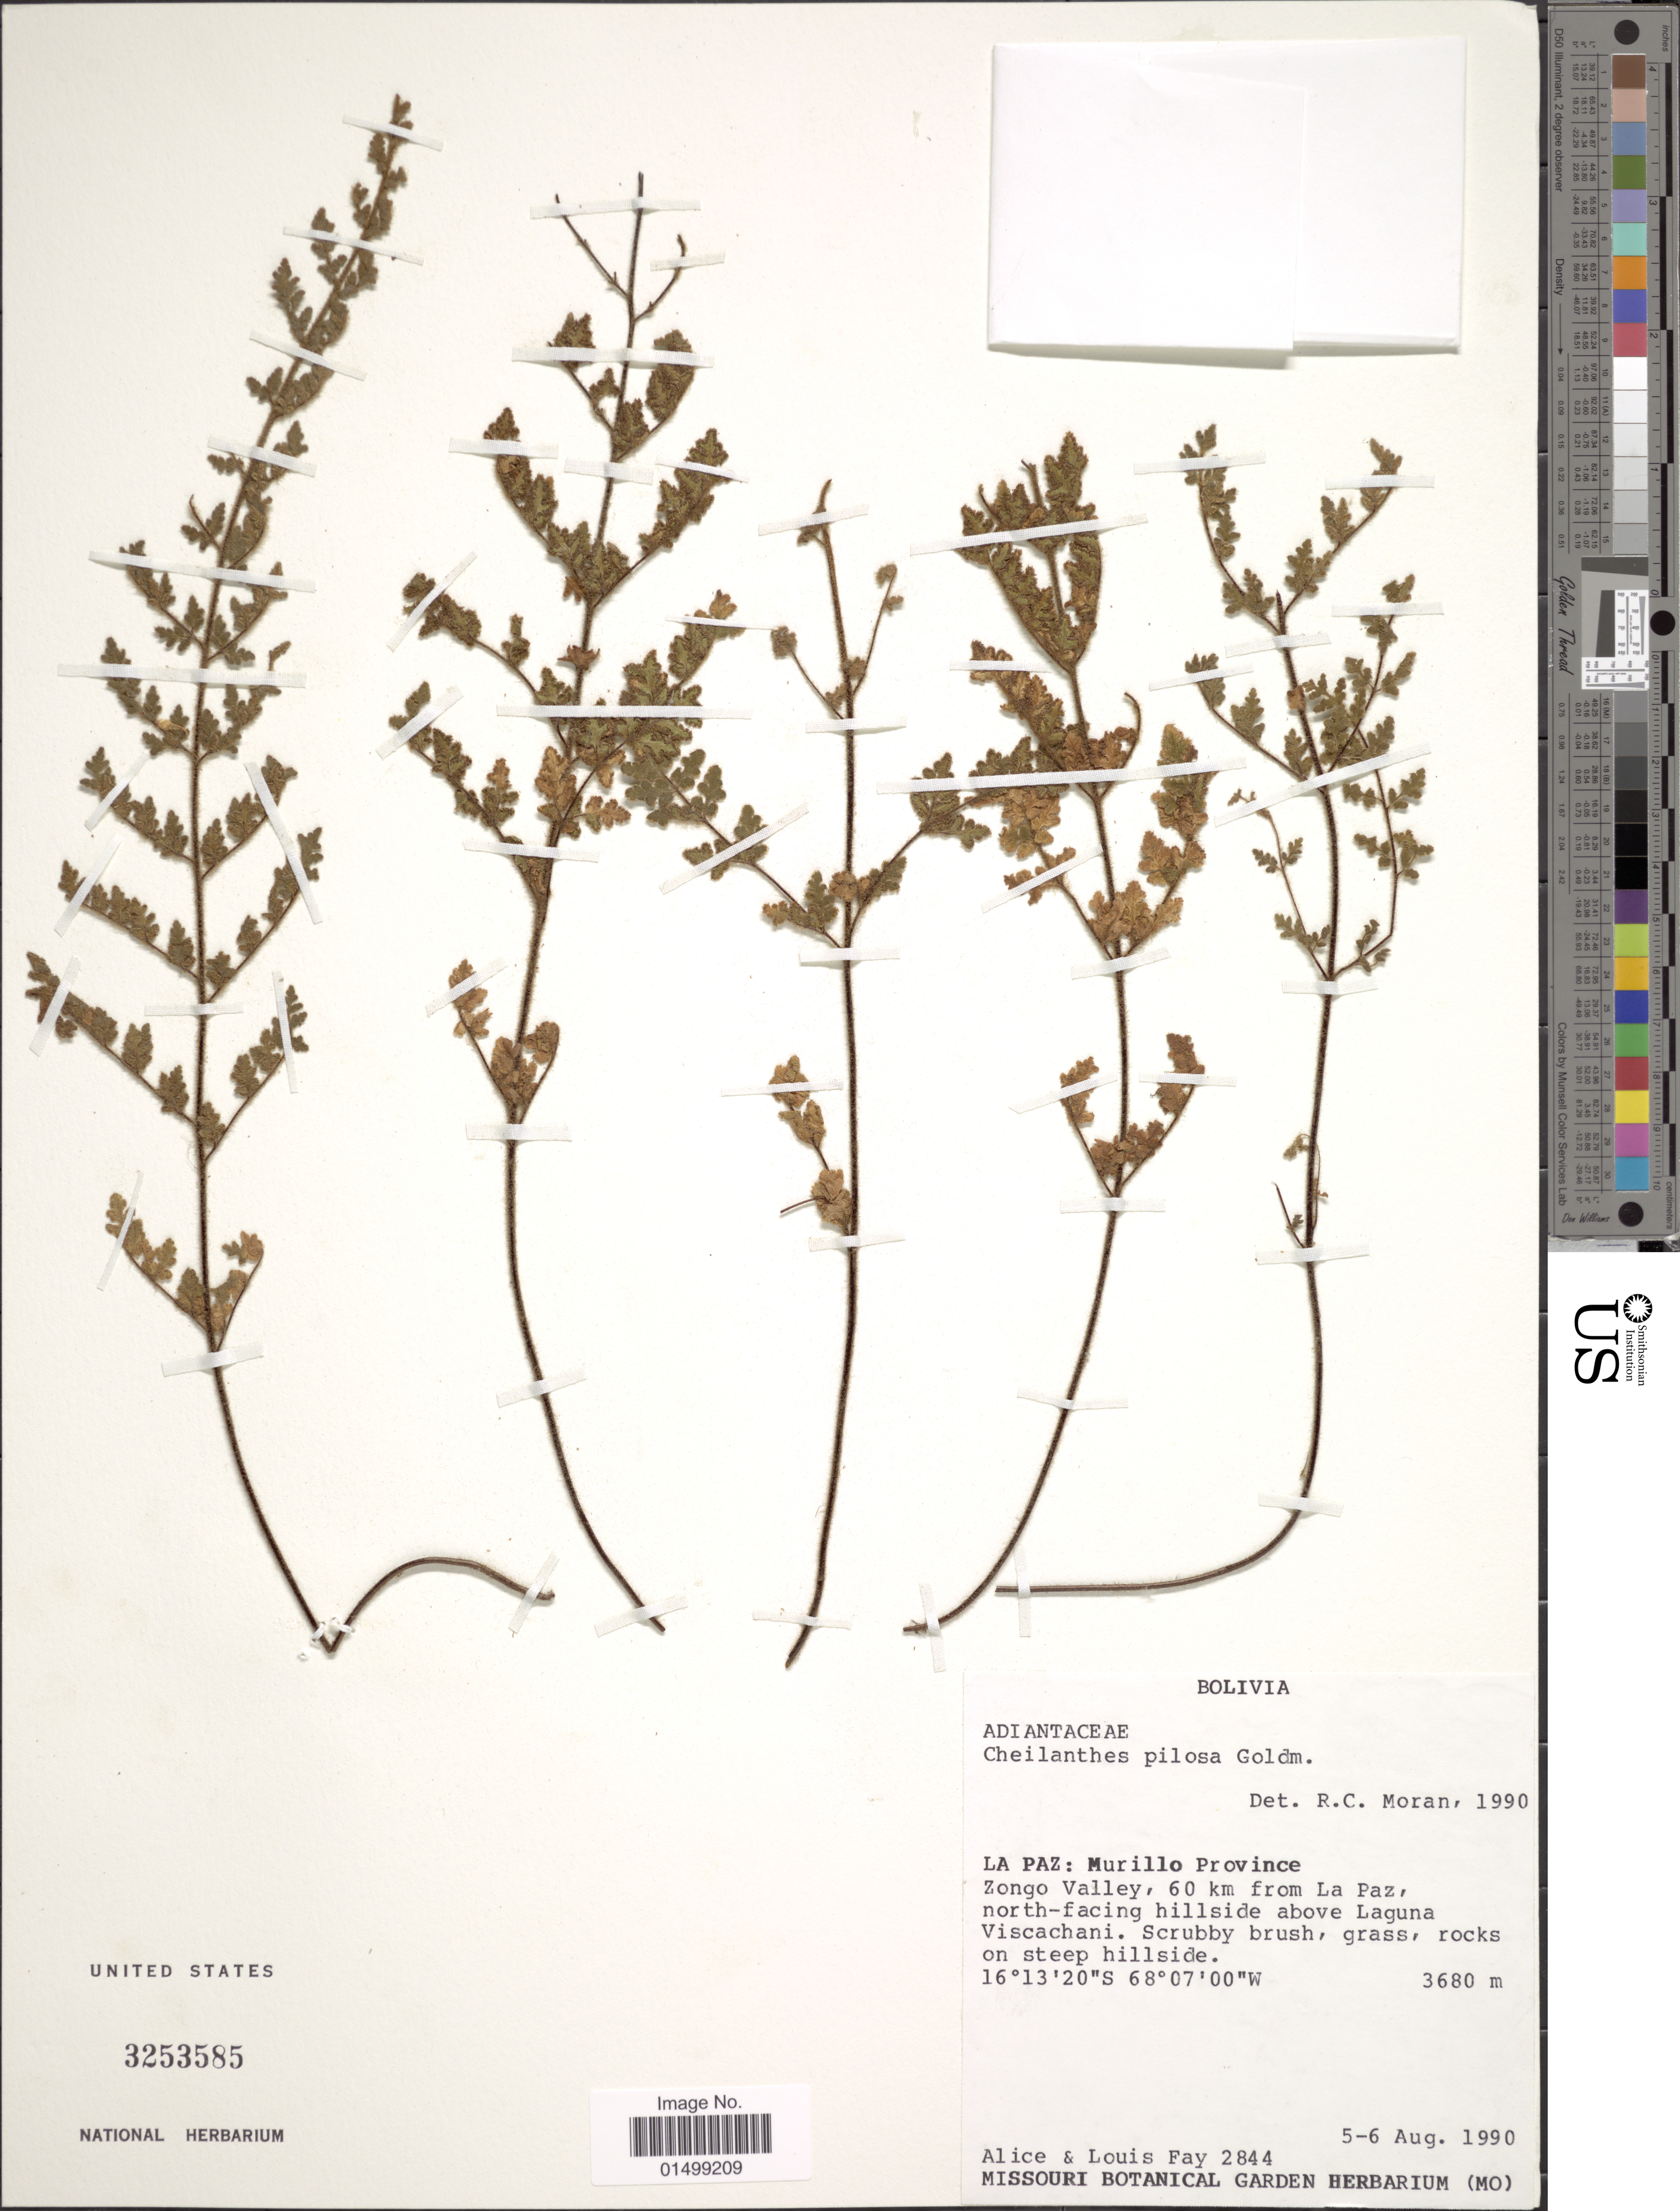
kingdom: Plantae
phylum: Tracheophyta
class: Polypodiopsida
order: Polypodiales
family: Pteridaceae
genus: Cheilanthes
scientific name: Cheilanthes pilosa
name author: Goldm.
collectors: A. Fay & L. Fay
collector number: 2844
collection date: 1990-08-05/1990-08-06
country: Bolivia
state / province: La Paz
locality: Murillo Province, Zongo Valley, 60 km from La Paz, north-facing hillside above Laguna Viscachani.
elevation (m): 3680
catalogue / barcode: US 3253585